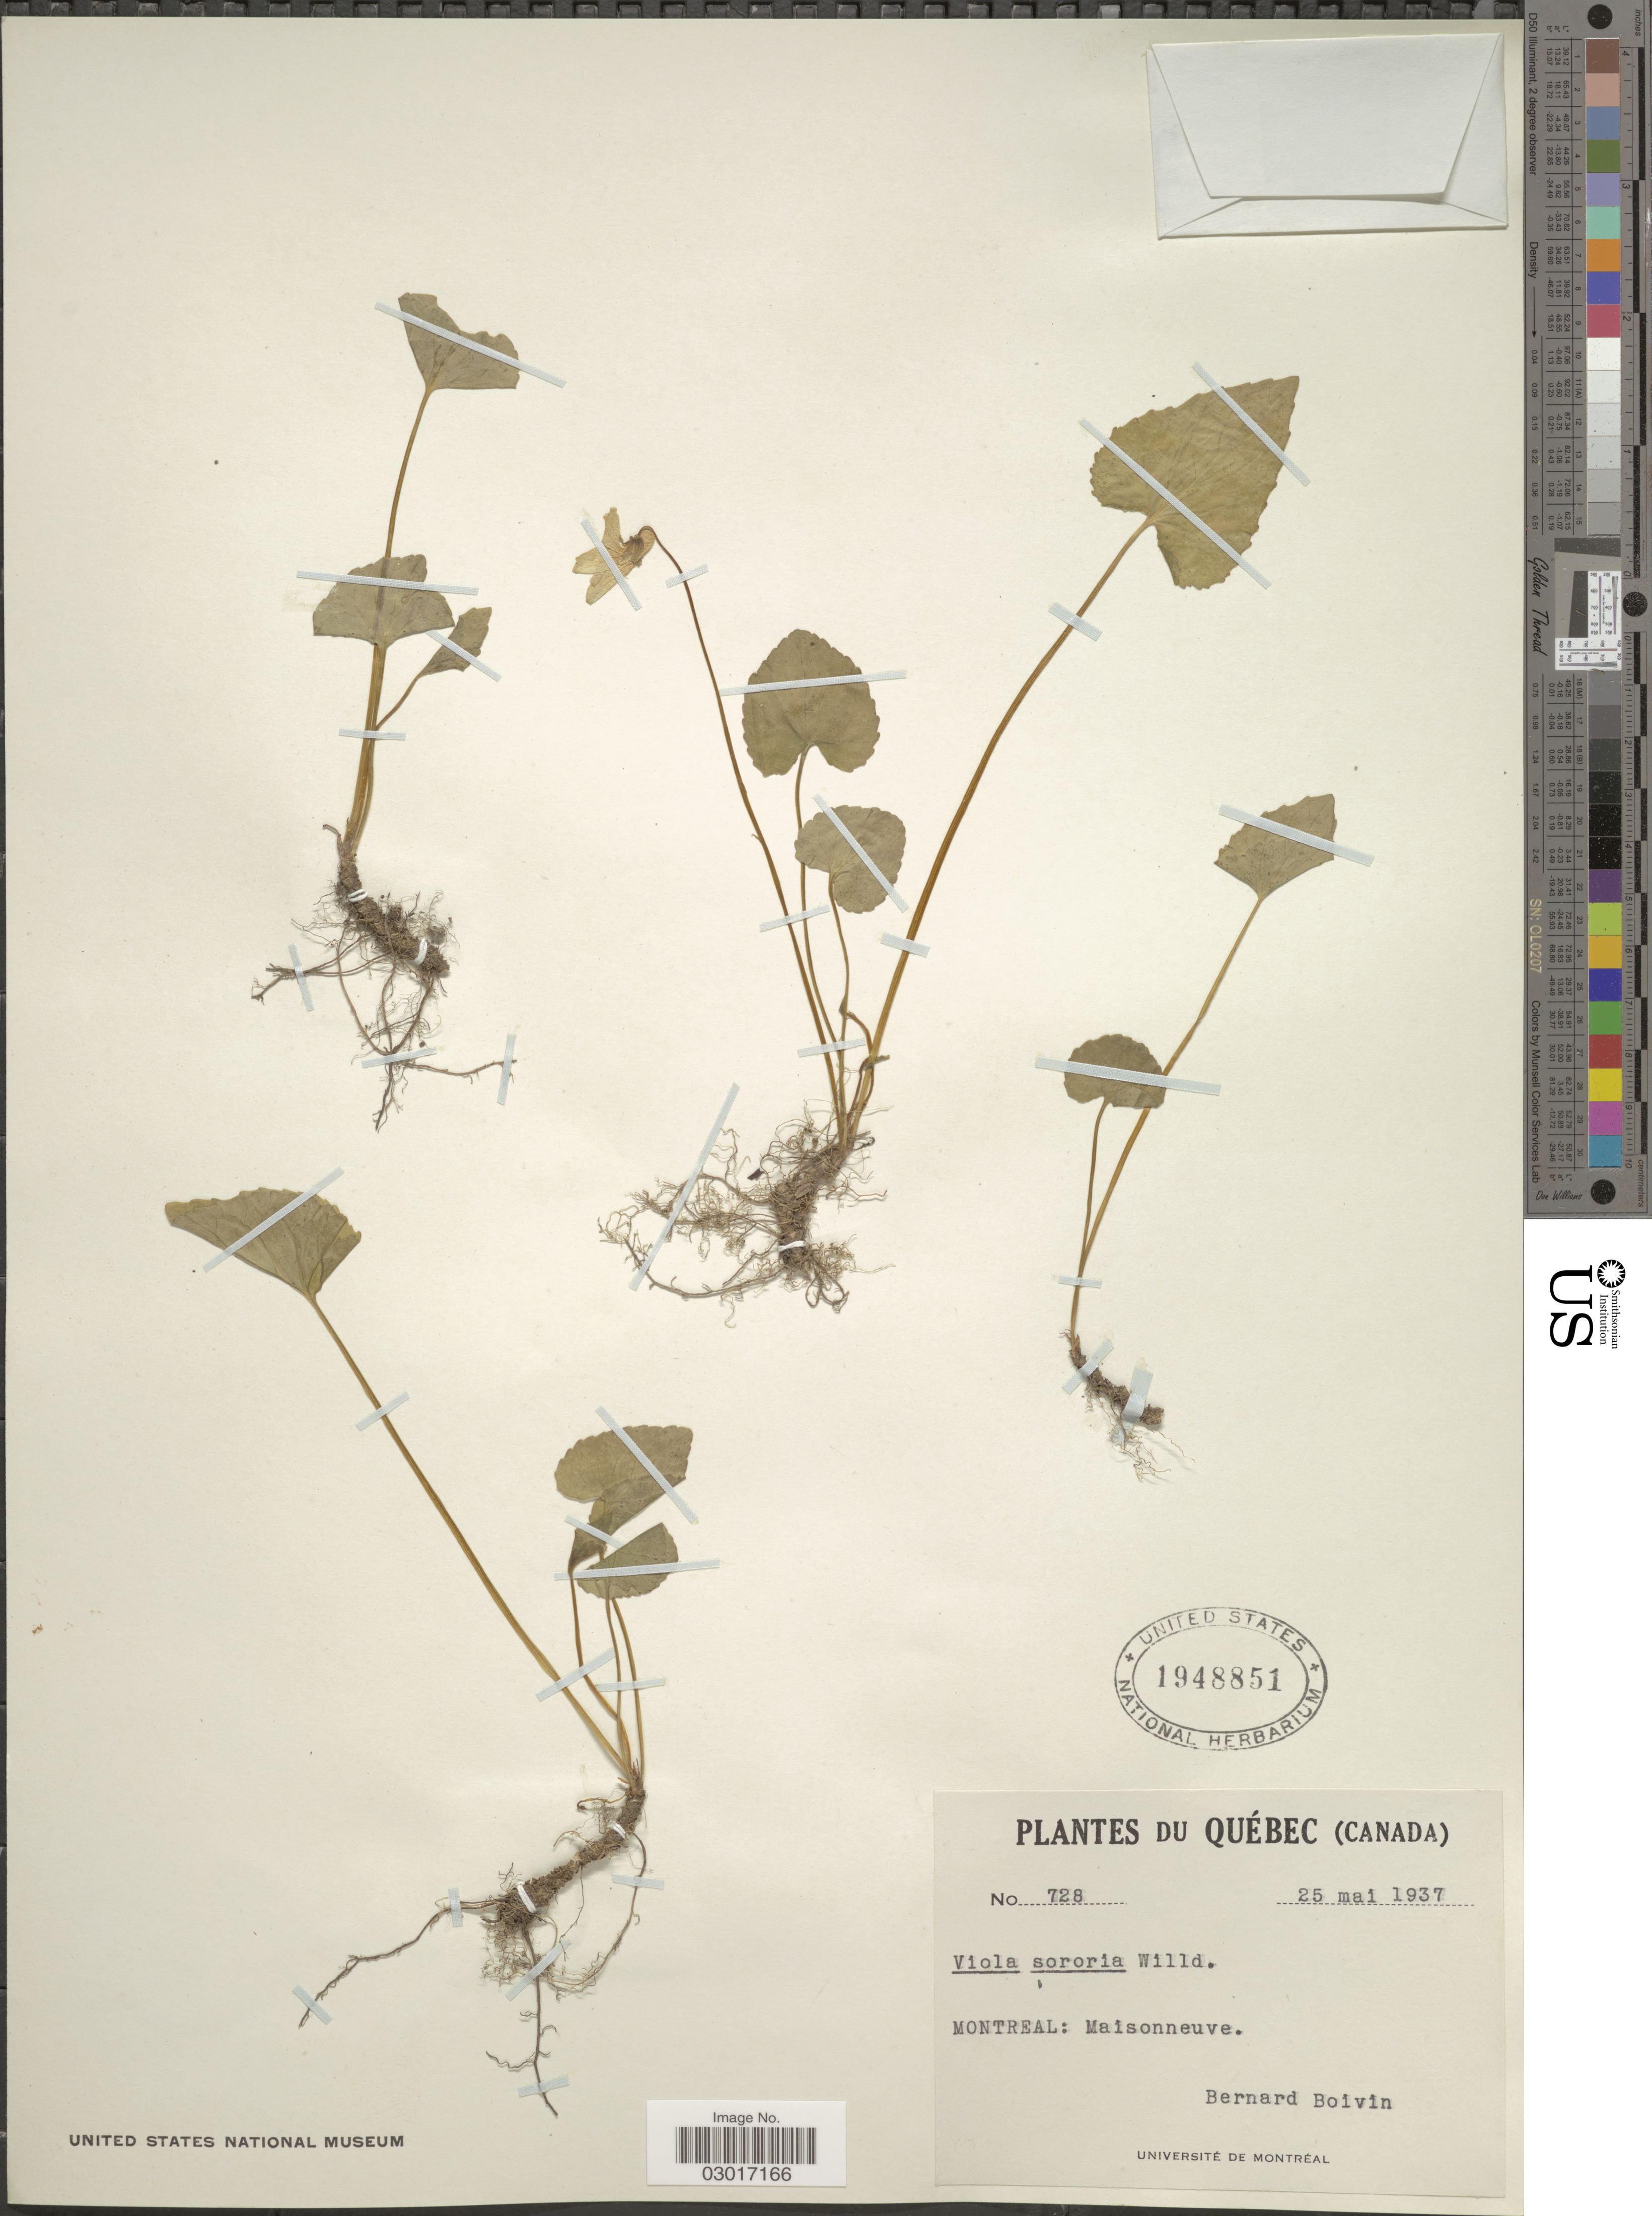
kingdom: Plantae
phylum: Tracheophyta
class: Magnoliopsida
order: Malpighiales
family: Violaceae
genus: Viola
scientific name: Viola sororia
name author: Willd.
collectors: J. R. B. Boivin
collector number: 728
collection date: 1937-05-25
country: Canada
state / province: Quebec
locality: Montreal: Maisonneuve.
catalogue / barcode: US 1948851